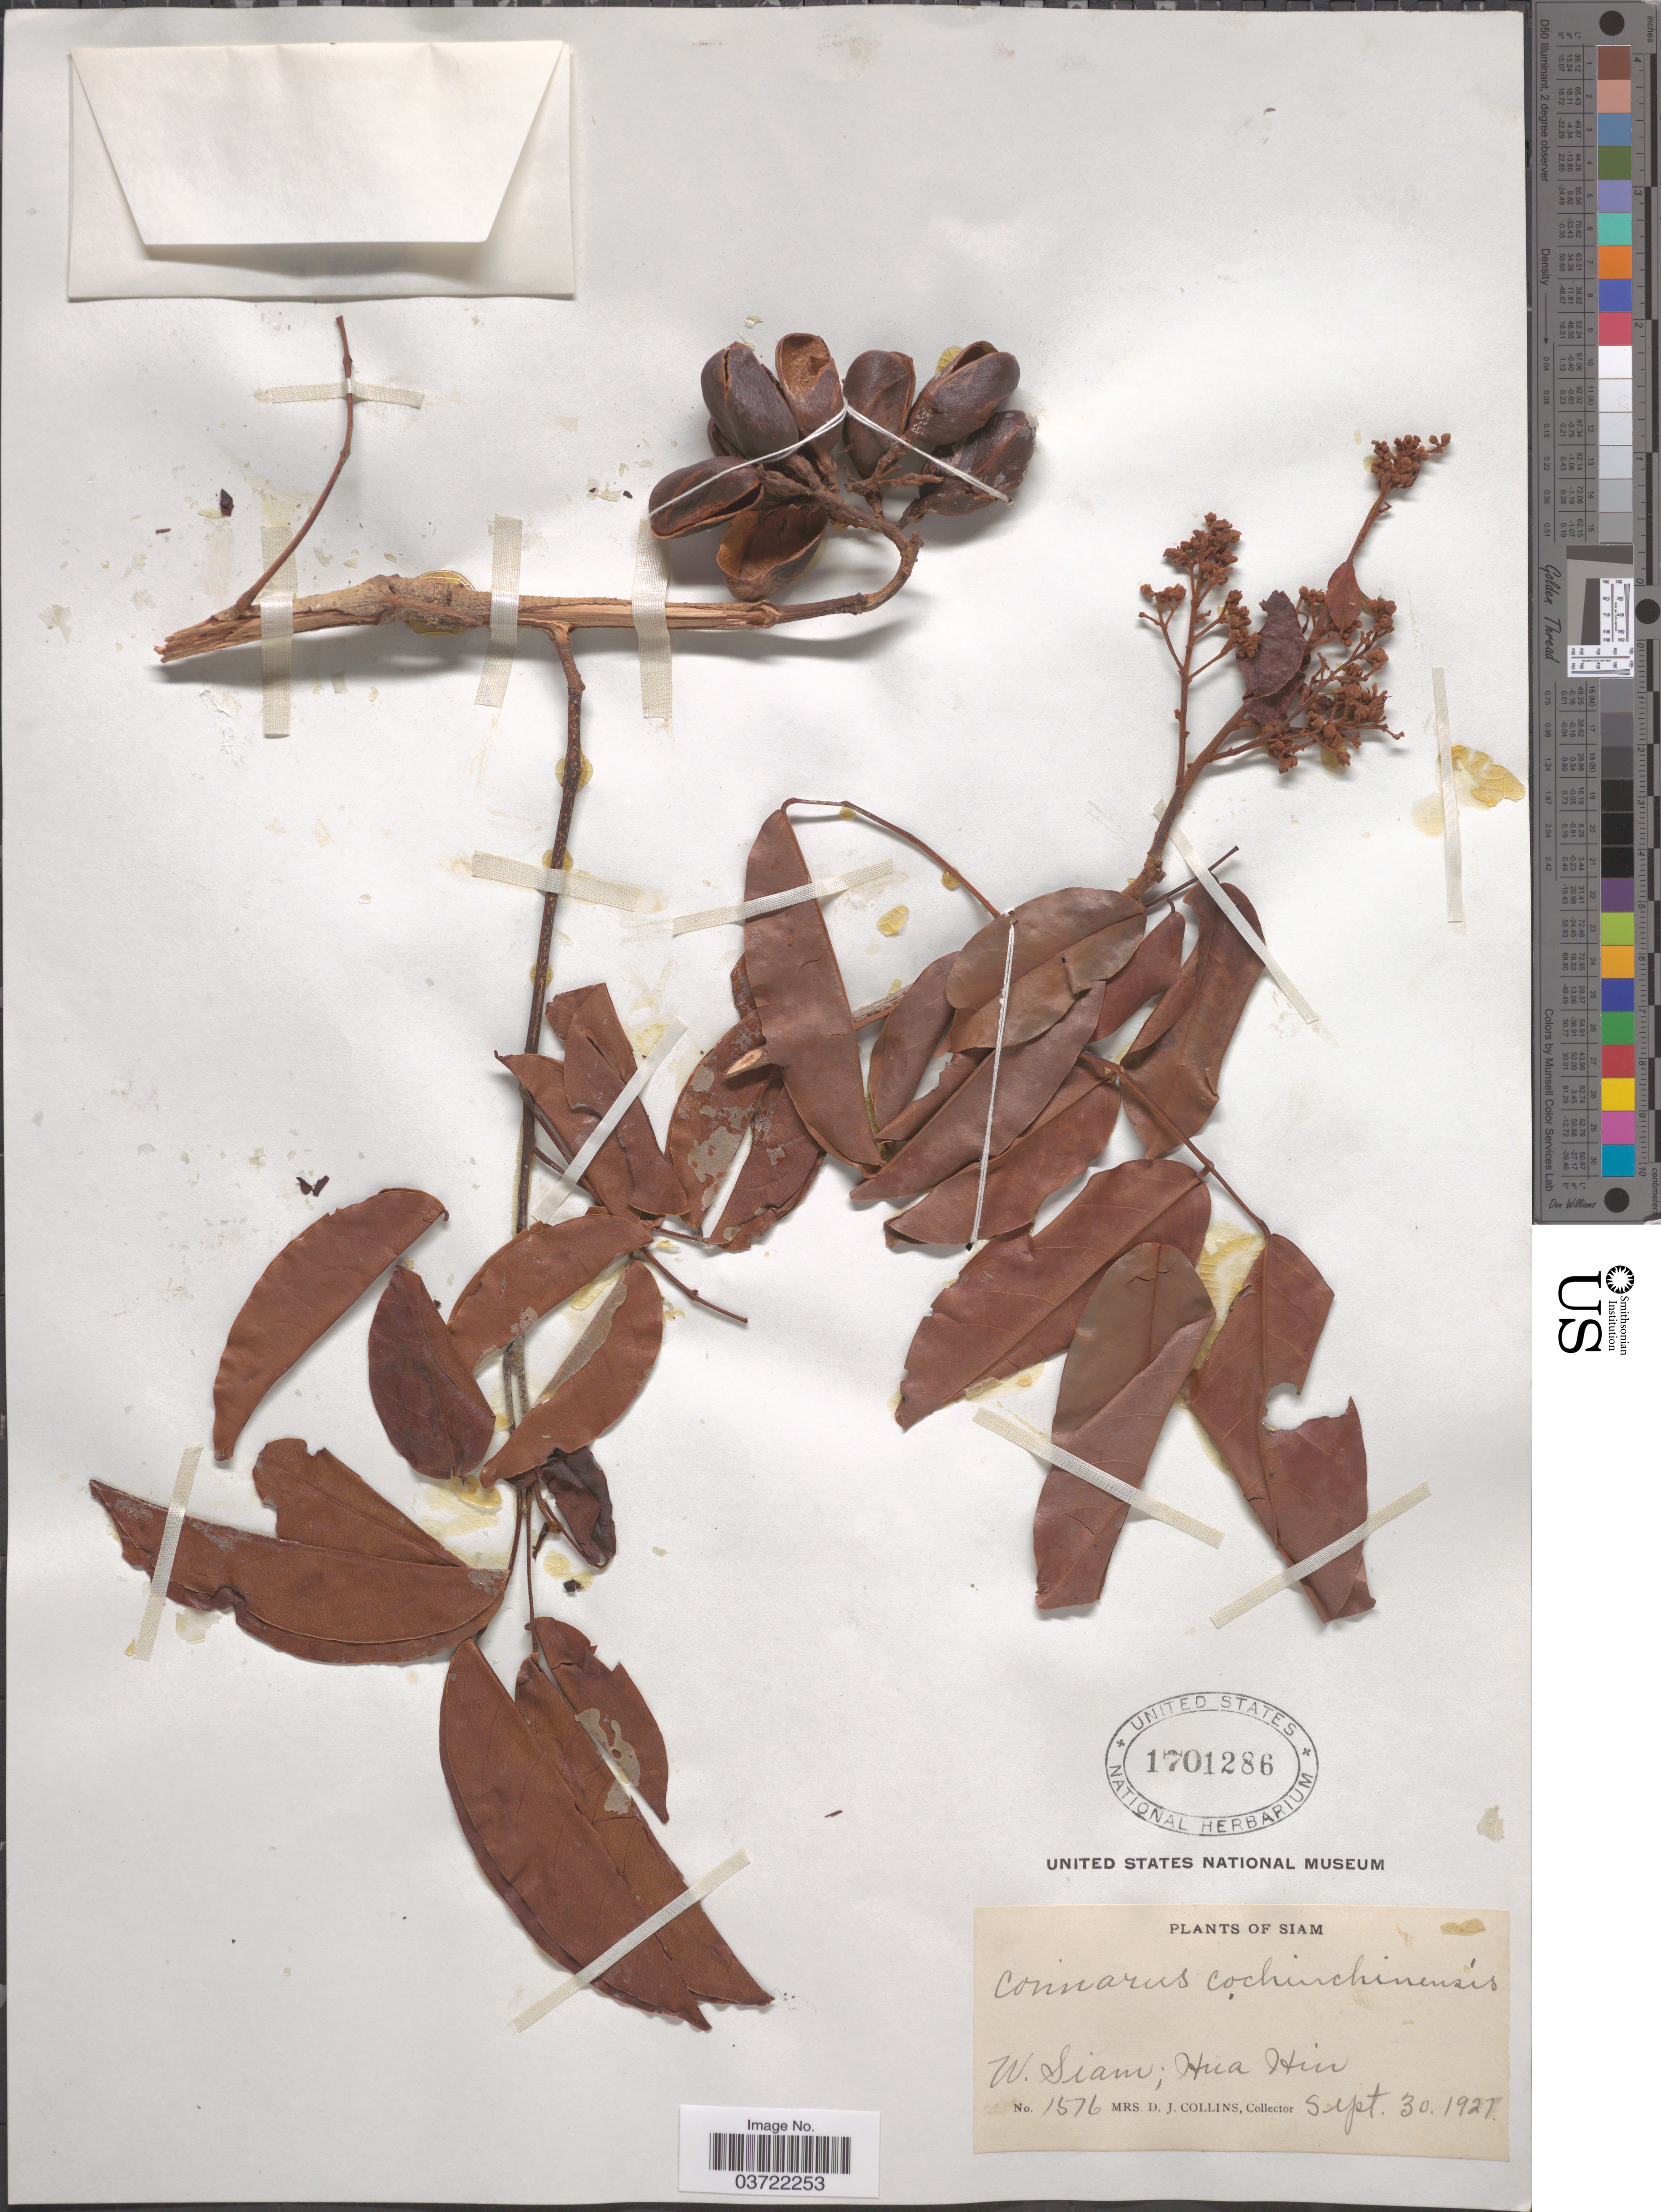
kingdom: Plantae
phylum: Tracheophyta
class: Magnoliopsida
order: Oxalidales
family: Connaraceae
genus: Connarus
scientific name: Connarus cochinchinensis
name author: Pierre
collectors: Mrs. D. J. Collins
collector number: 1576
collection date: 1927-09-30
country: Thailand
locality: W. Siam; Hua Hin.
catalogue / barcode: US 1701286